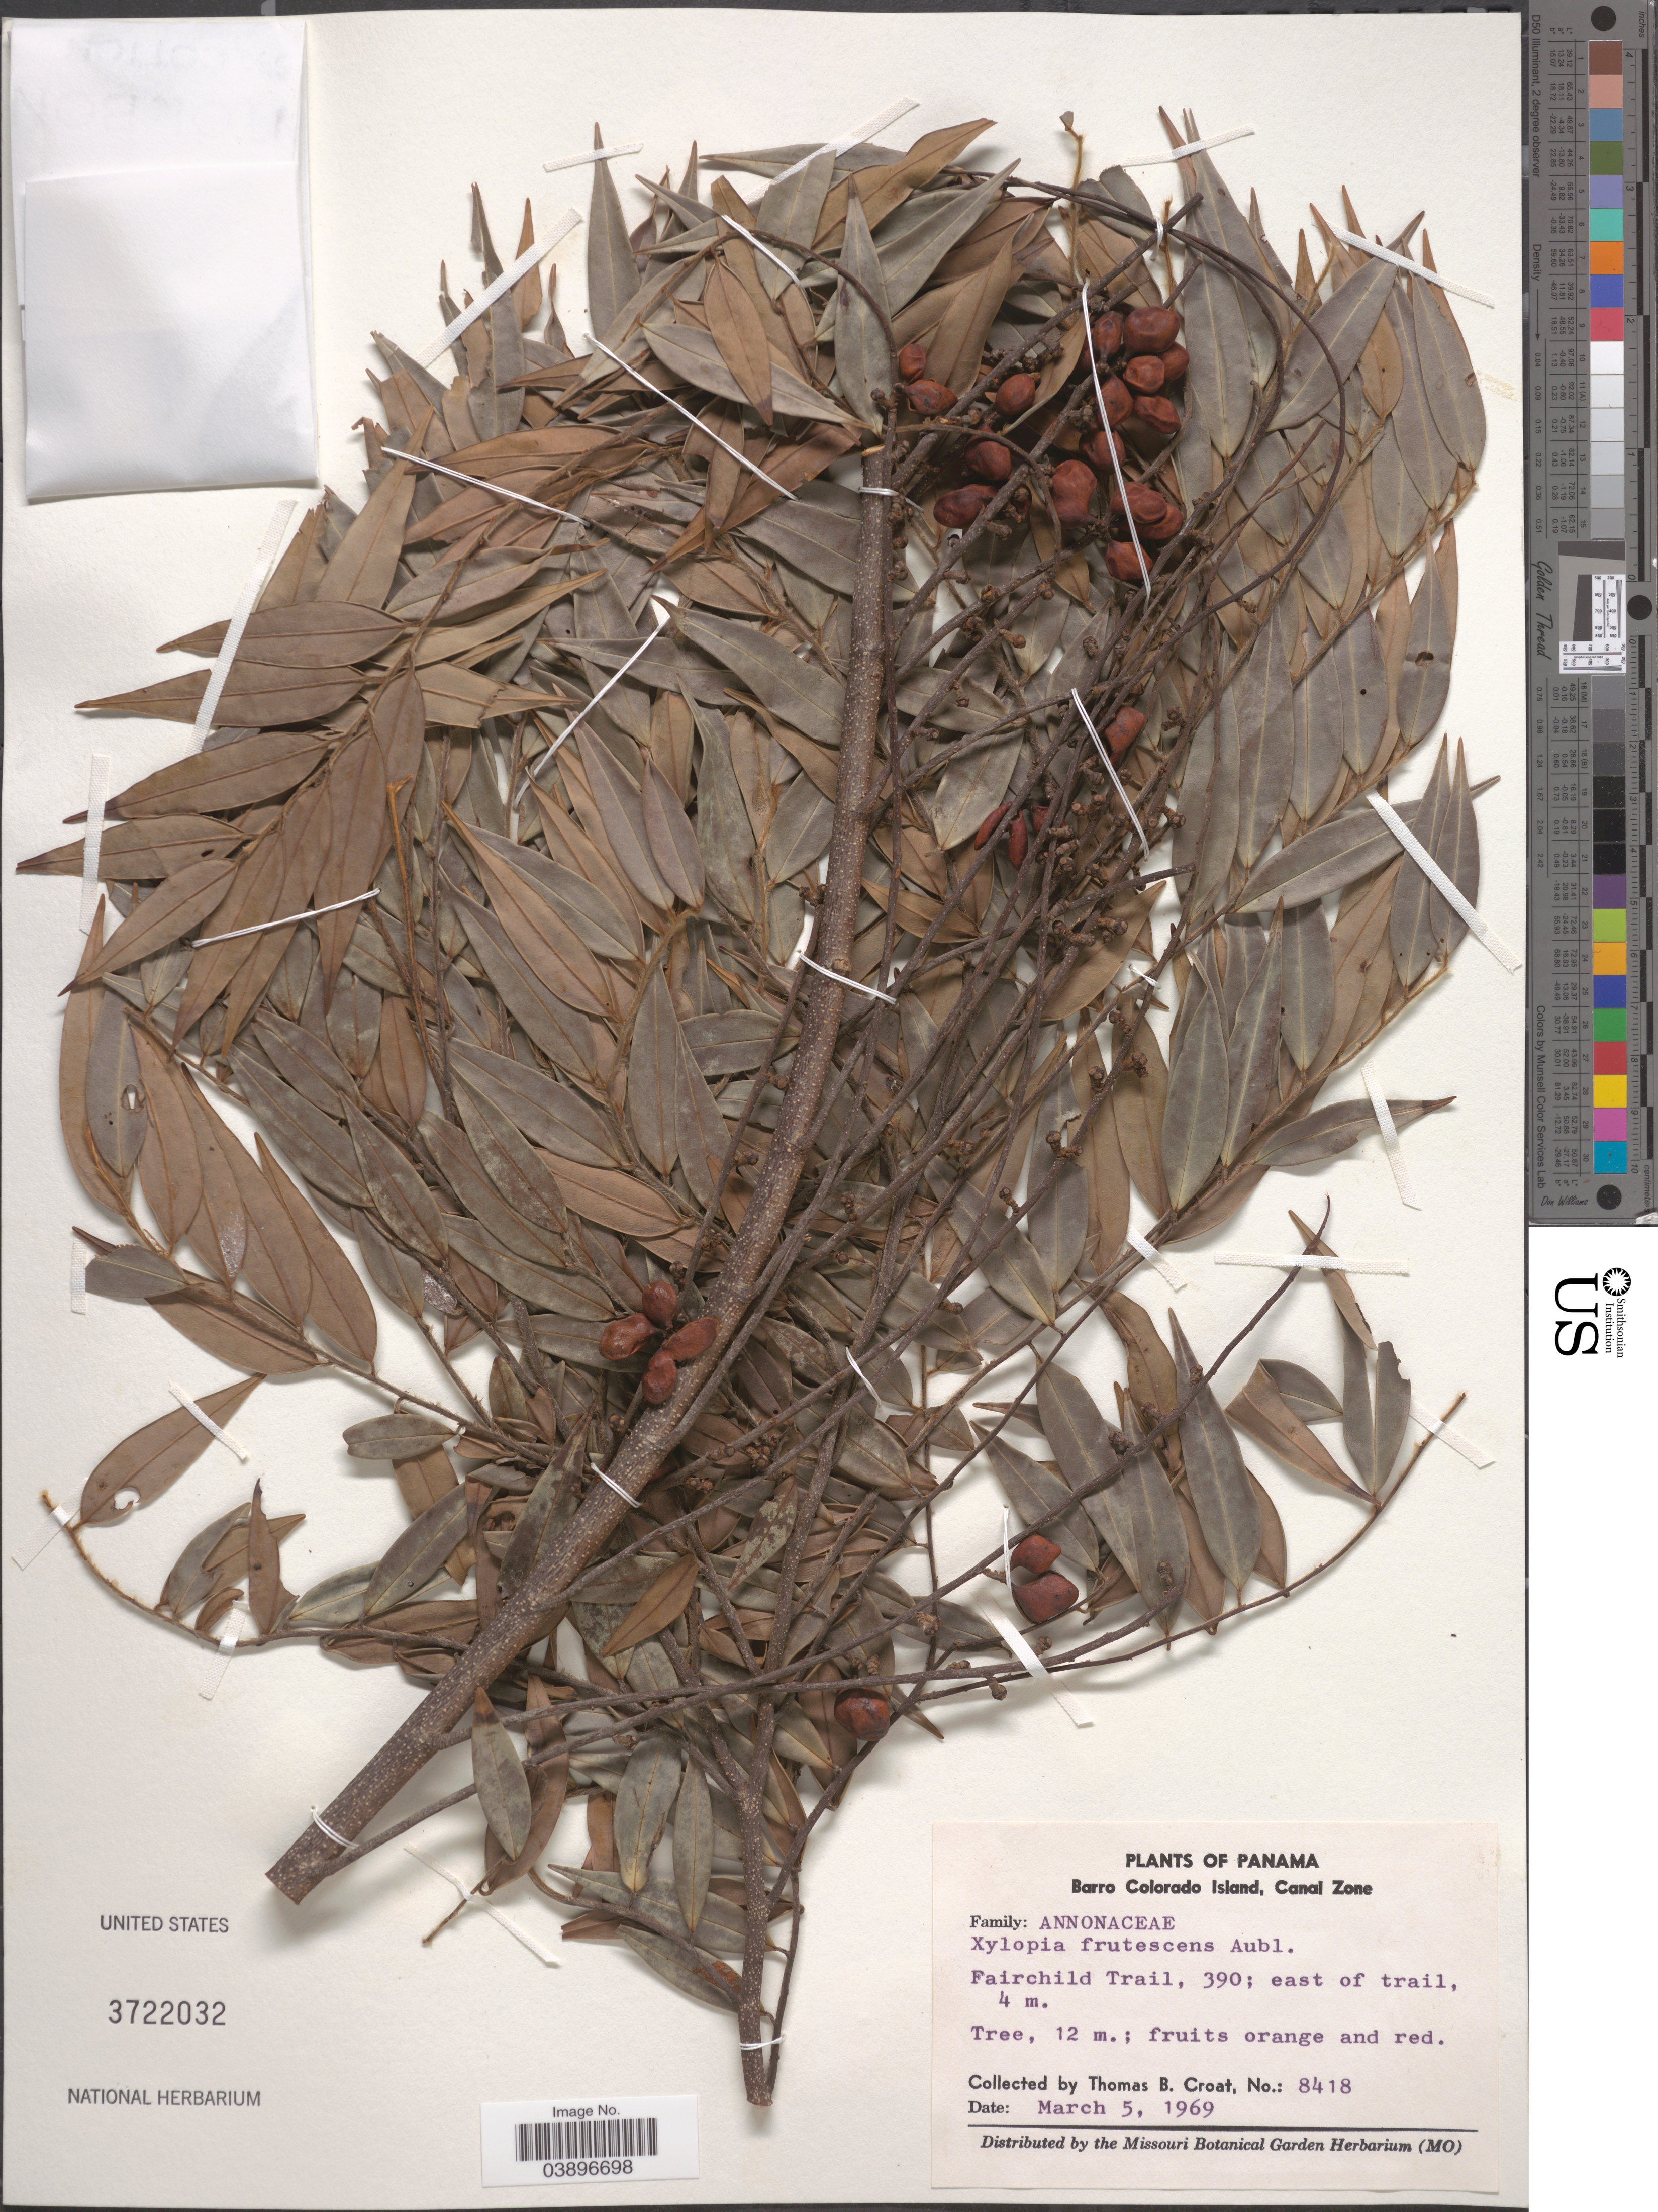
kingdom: Plantae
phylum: Tracheophyta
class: Magnoliopsida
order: Magnoliales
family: Annonaceae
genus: Xylopia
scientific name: Xylopia frutescens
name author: Aubl.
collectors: T. B. Croat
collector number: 8418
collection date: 1969-03-05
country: Panama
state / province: Panamá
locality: Barro Colorado Island, Canal Zone. Fairchild Trail; east of trail, 4 m.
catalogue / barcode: US 3722032